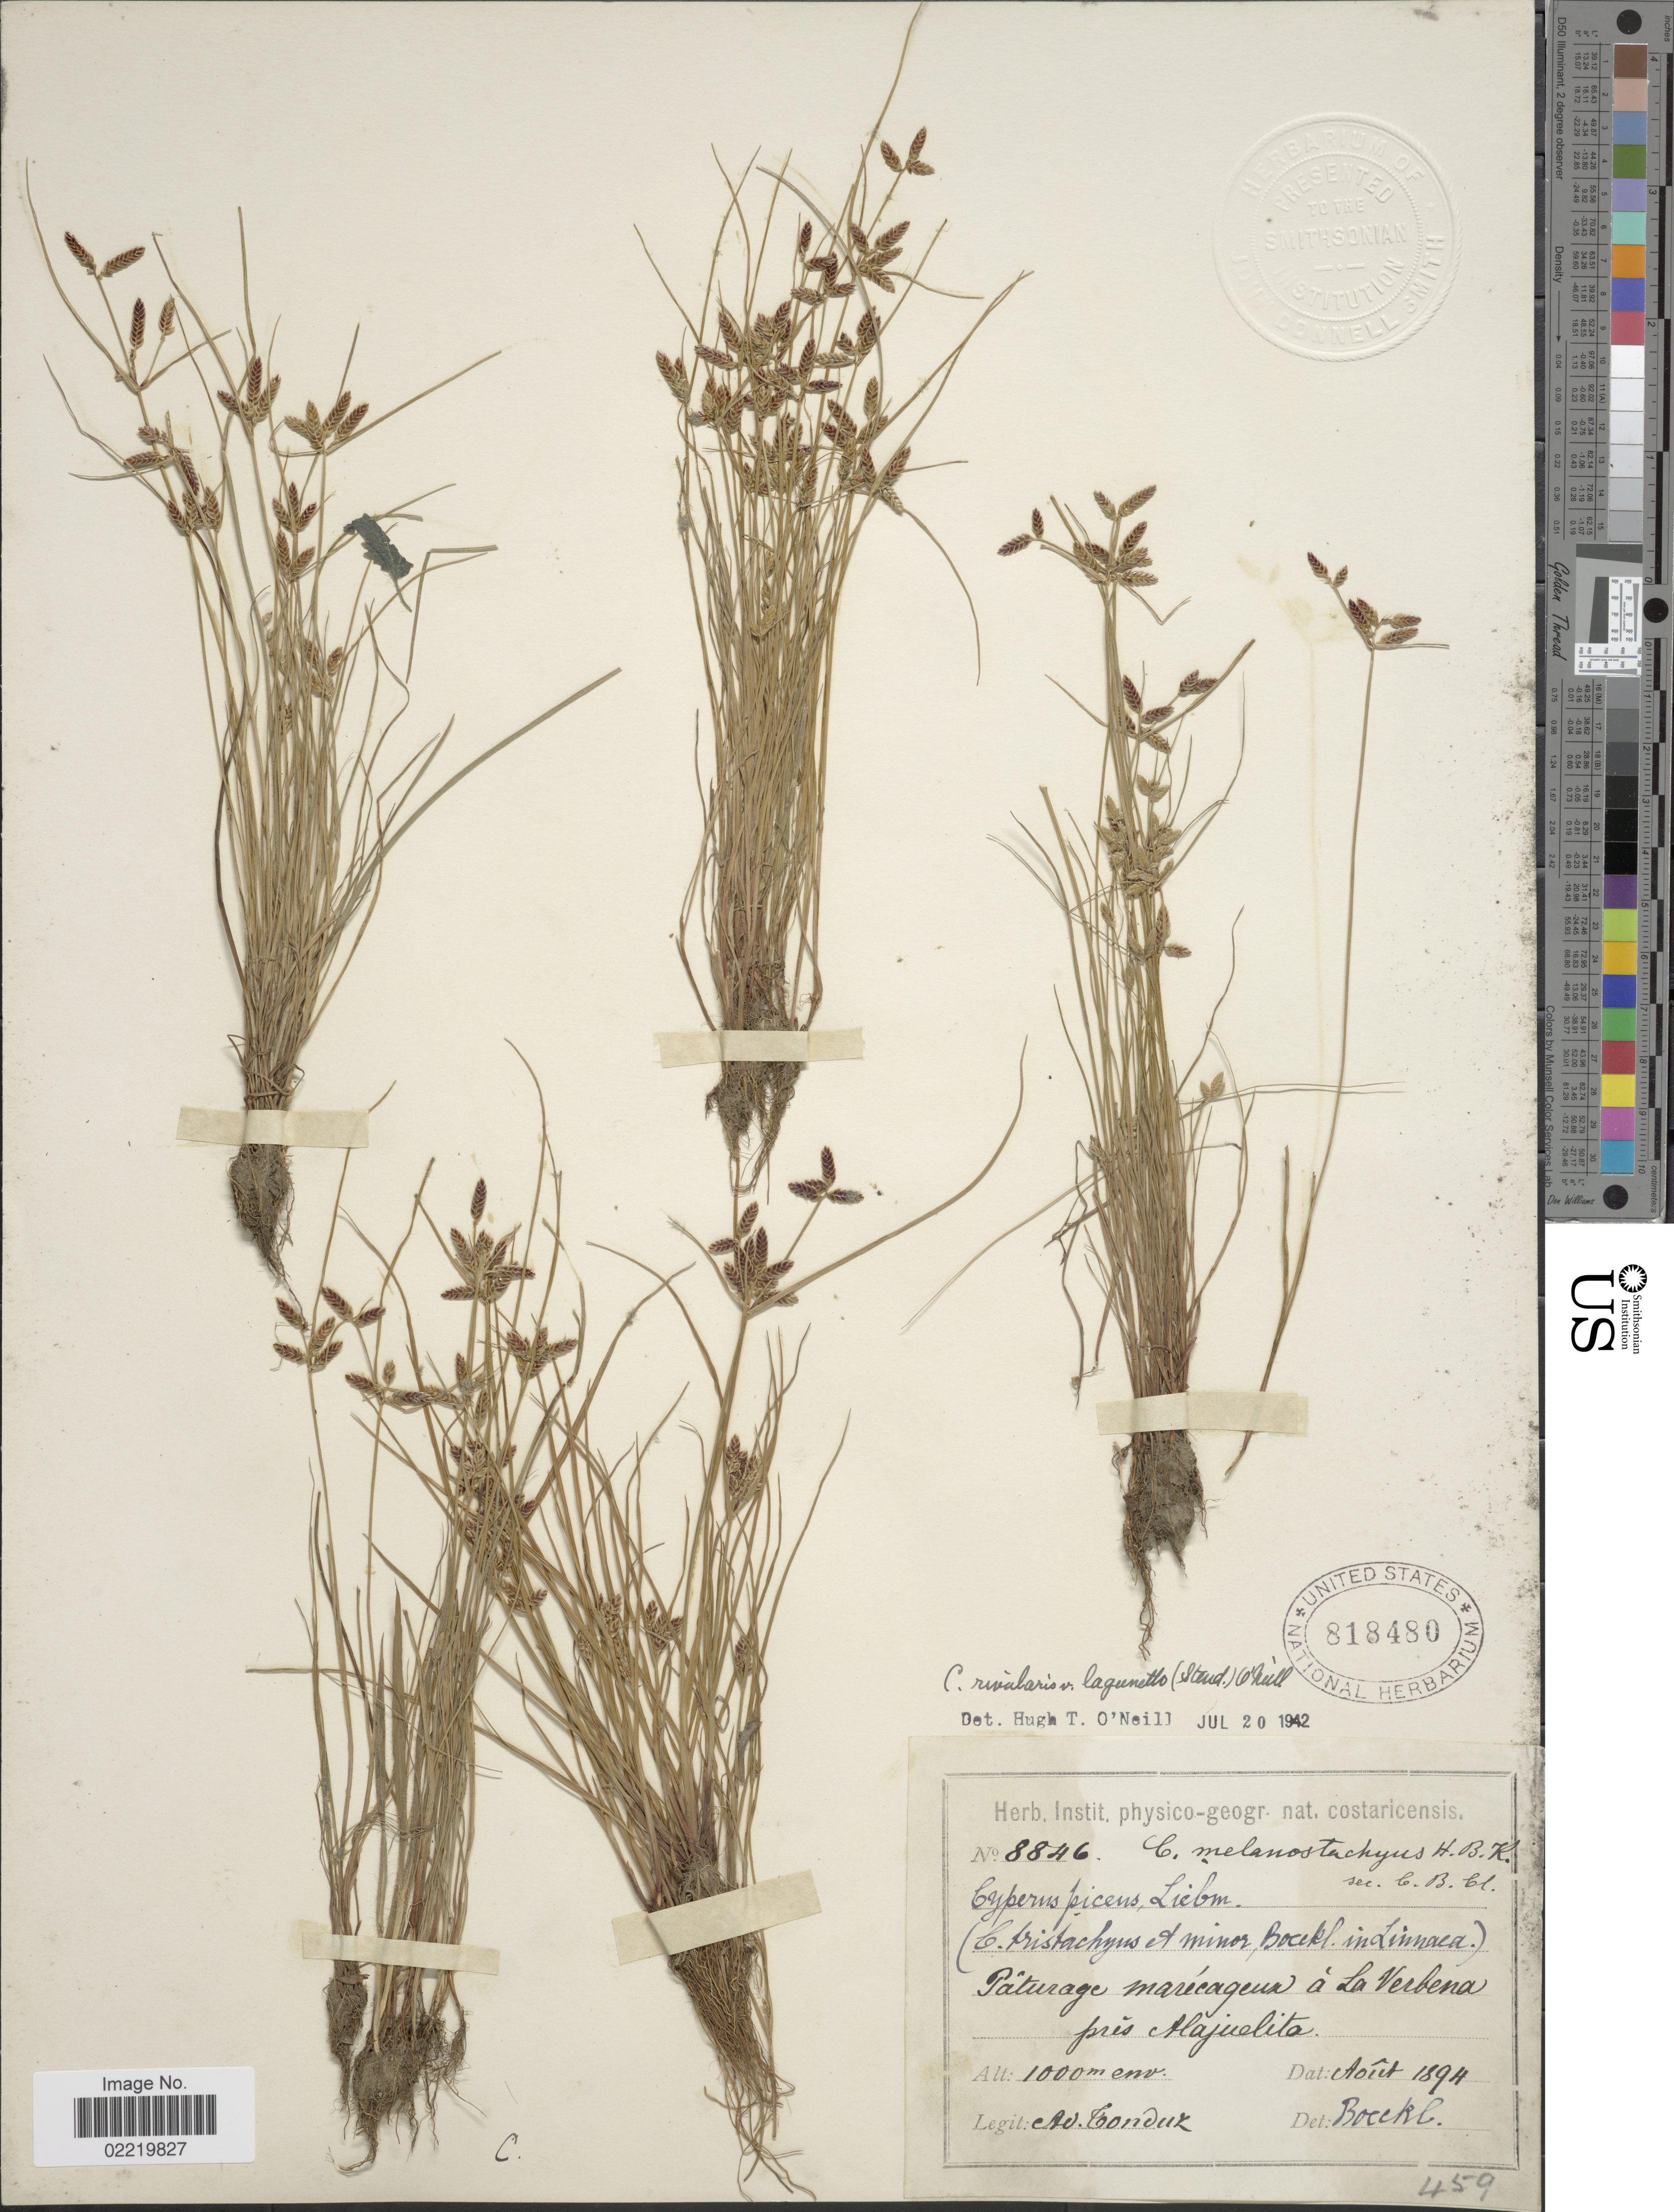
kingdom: Plantae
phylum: Tracheophyta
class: Liliopsida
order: Poales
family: Cyperaceae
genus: Cyperus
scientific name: Cyperus niger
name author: Ruiz & Pav.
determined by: Strong, Mark T., (BOT), Smithsonian Institution - National Museum of Natural History (UNITED STATES)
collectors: A. Tonduz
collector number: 8846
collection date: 1894-08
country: Costa Rica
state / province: Alajuela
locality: Pâturage marécageun á La Verbena, prés Alajuelita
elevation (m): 1000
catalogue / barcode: US 818480